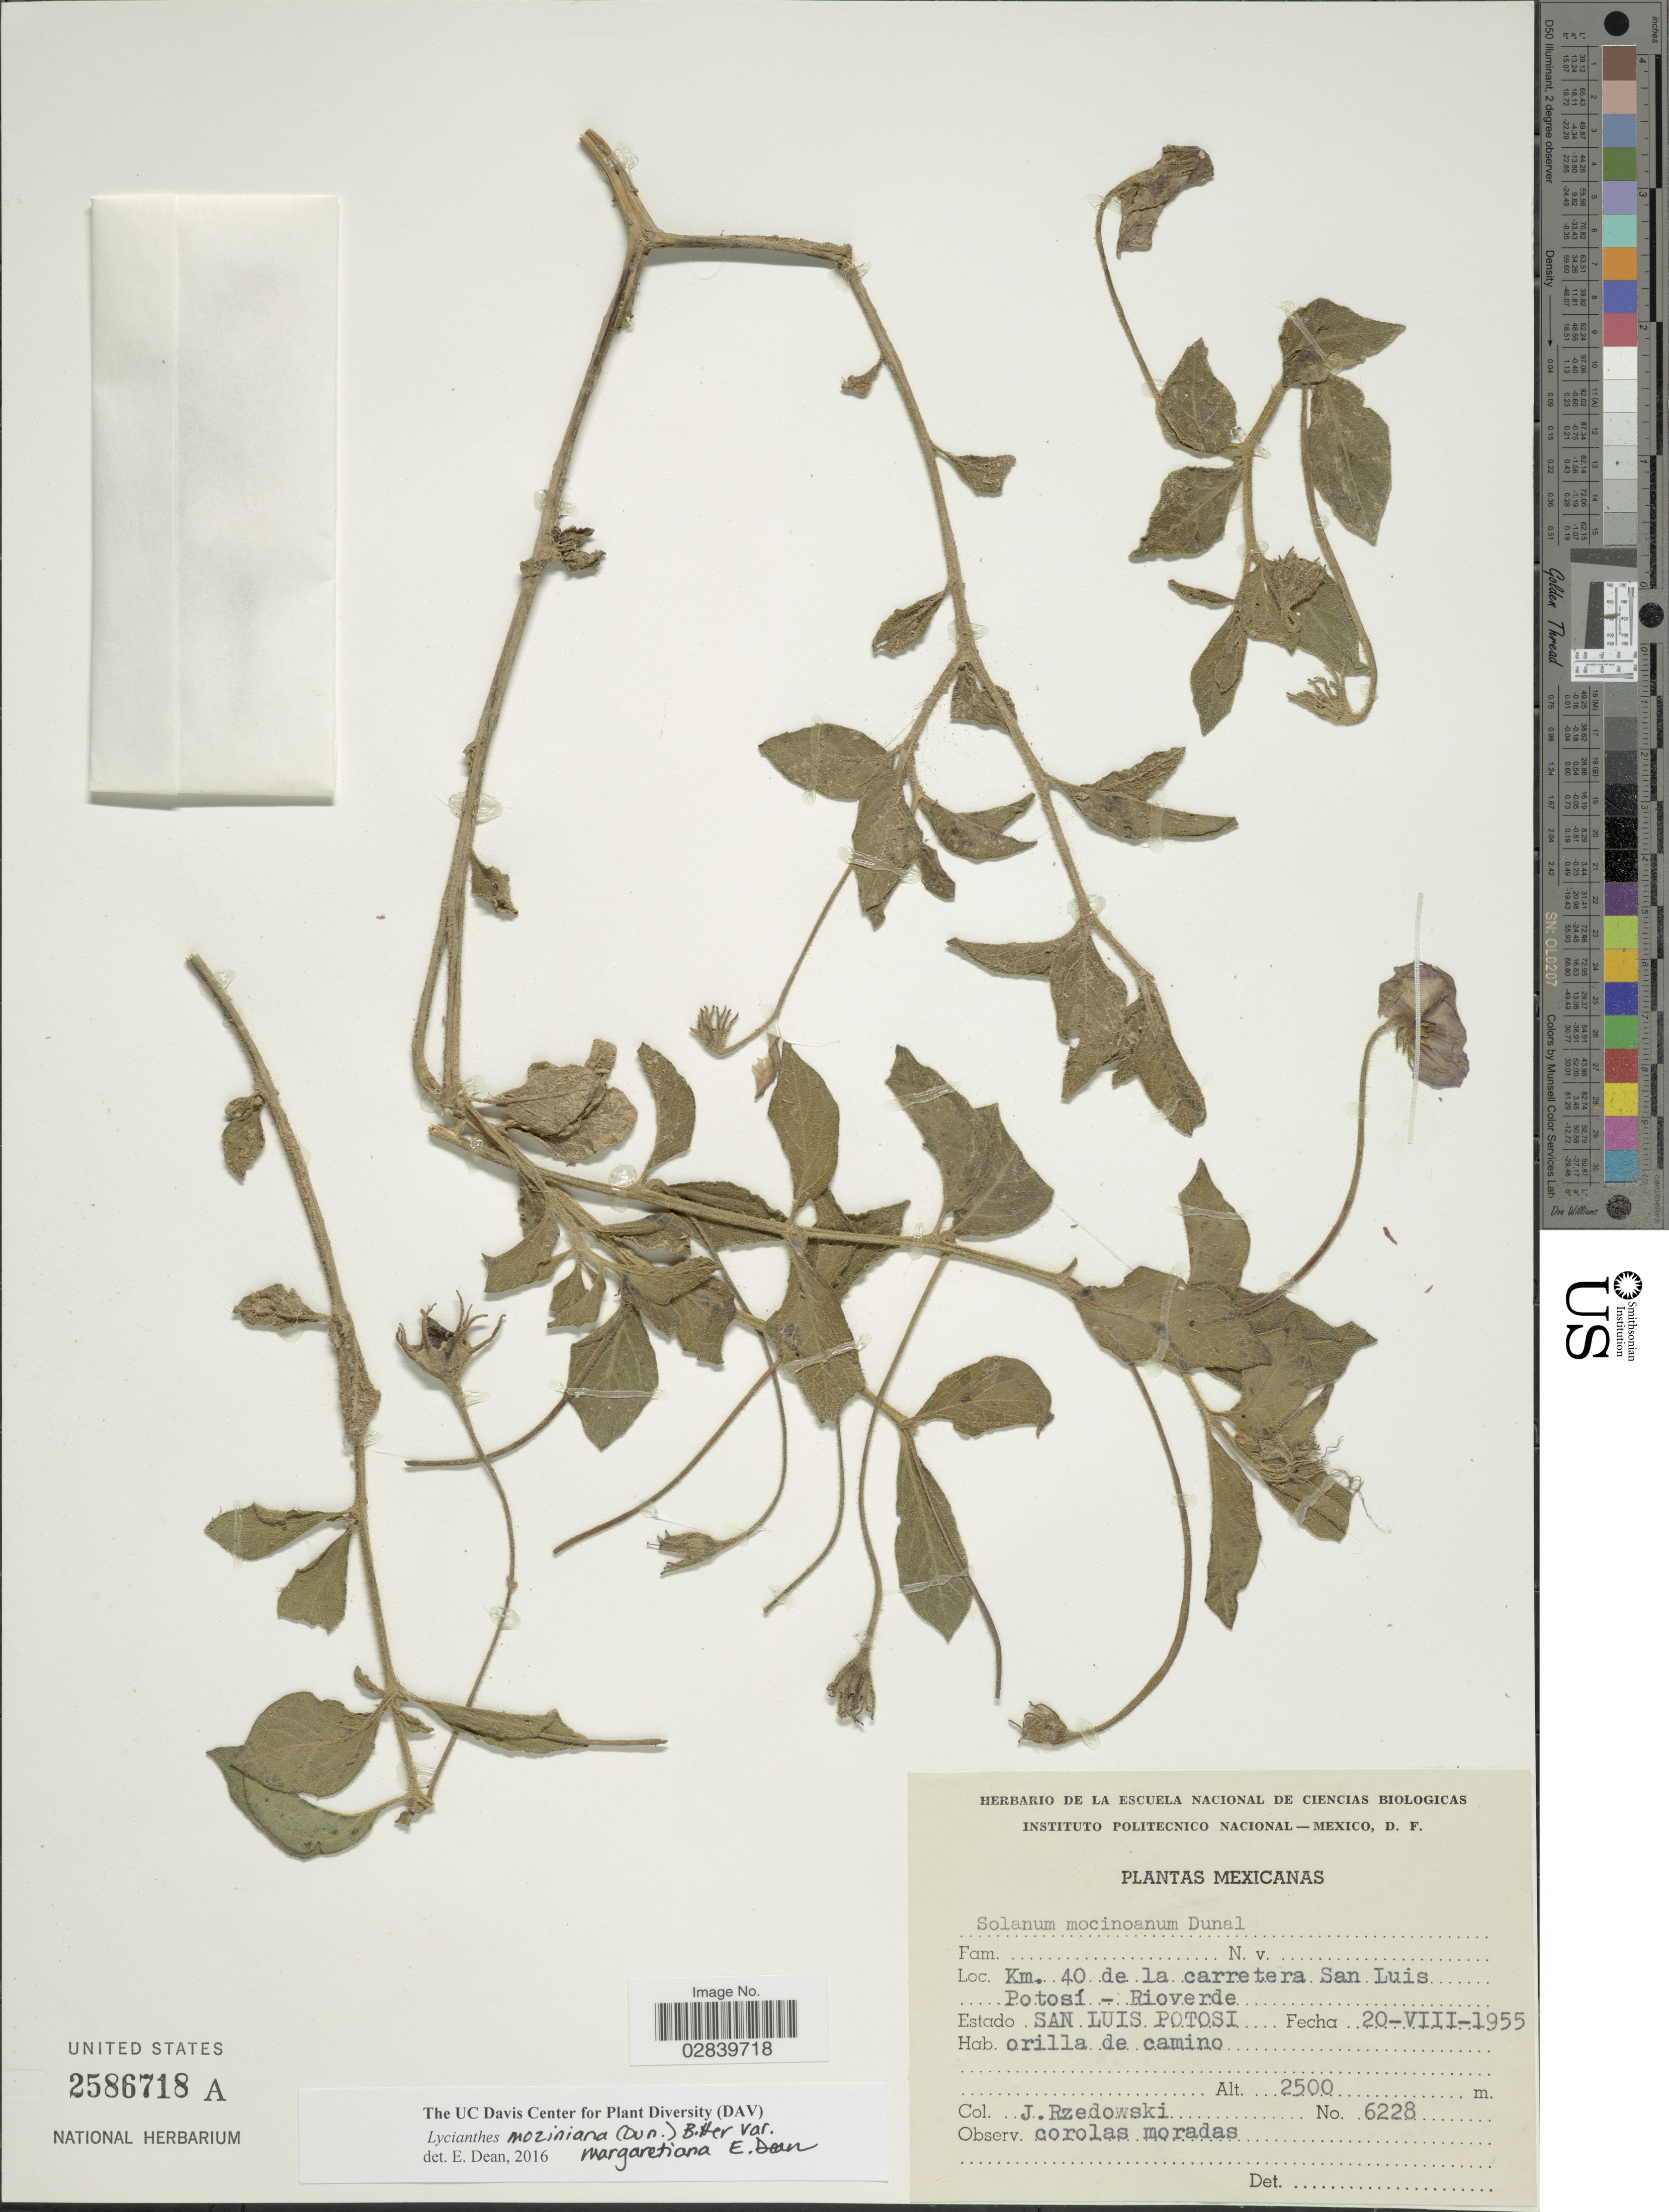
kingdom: Plantae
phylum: Tracheophyta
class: Magnoliopsida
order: Solanales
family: Solanaceae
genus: Lycianthes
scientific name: Lycianthes moziniana var. oaxacana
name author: E. Dean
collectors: J. Rzedowski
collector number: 6228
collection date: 1955-08-20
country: Mexico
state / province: San Luis Potosí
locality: Km. 40 de la carretera San Luis Potosí- Rioverde.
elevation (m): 2500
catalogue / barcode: US 2586718A